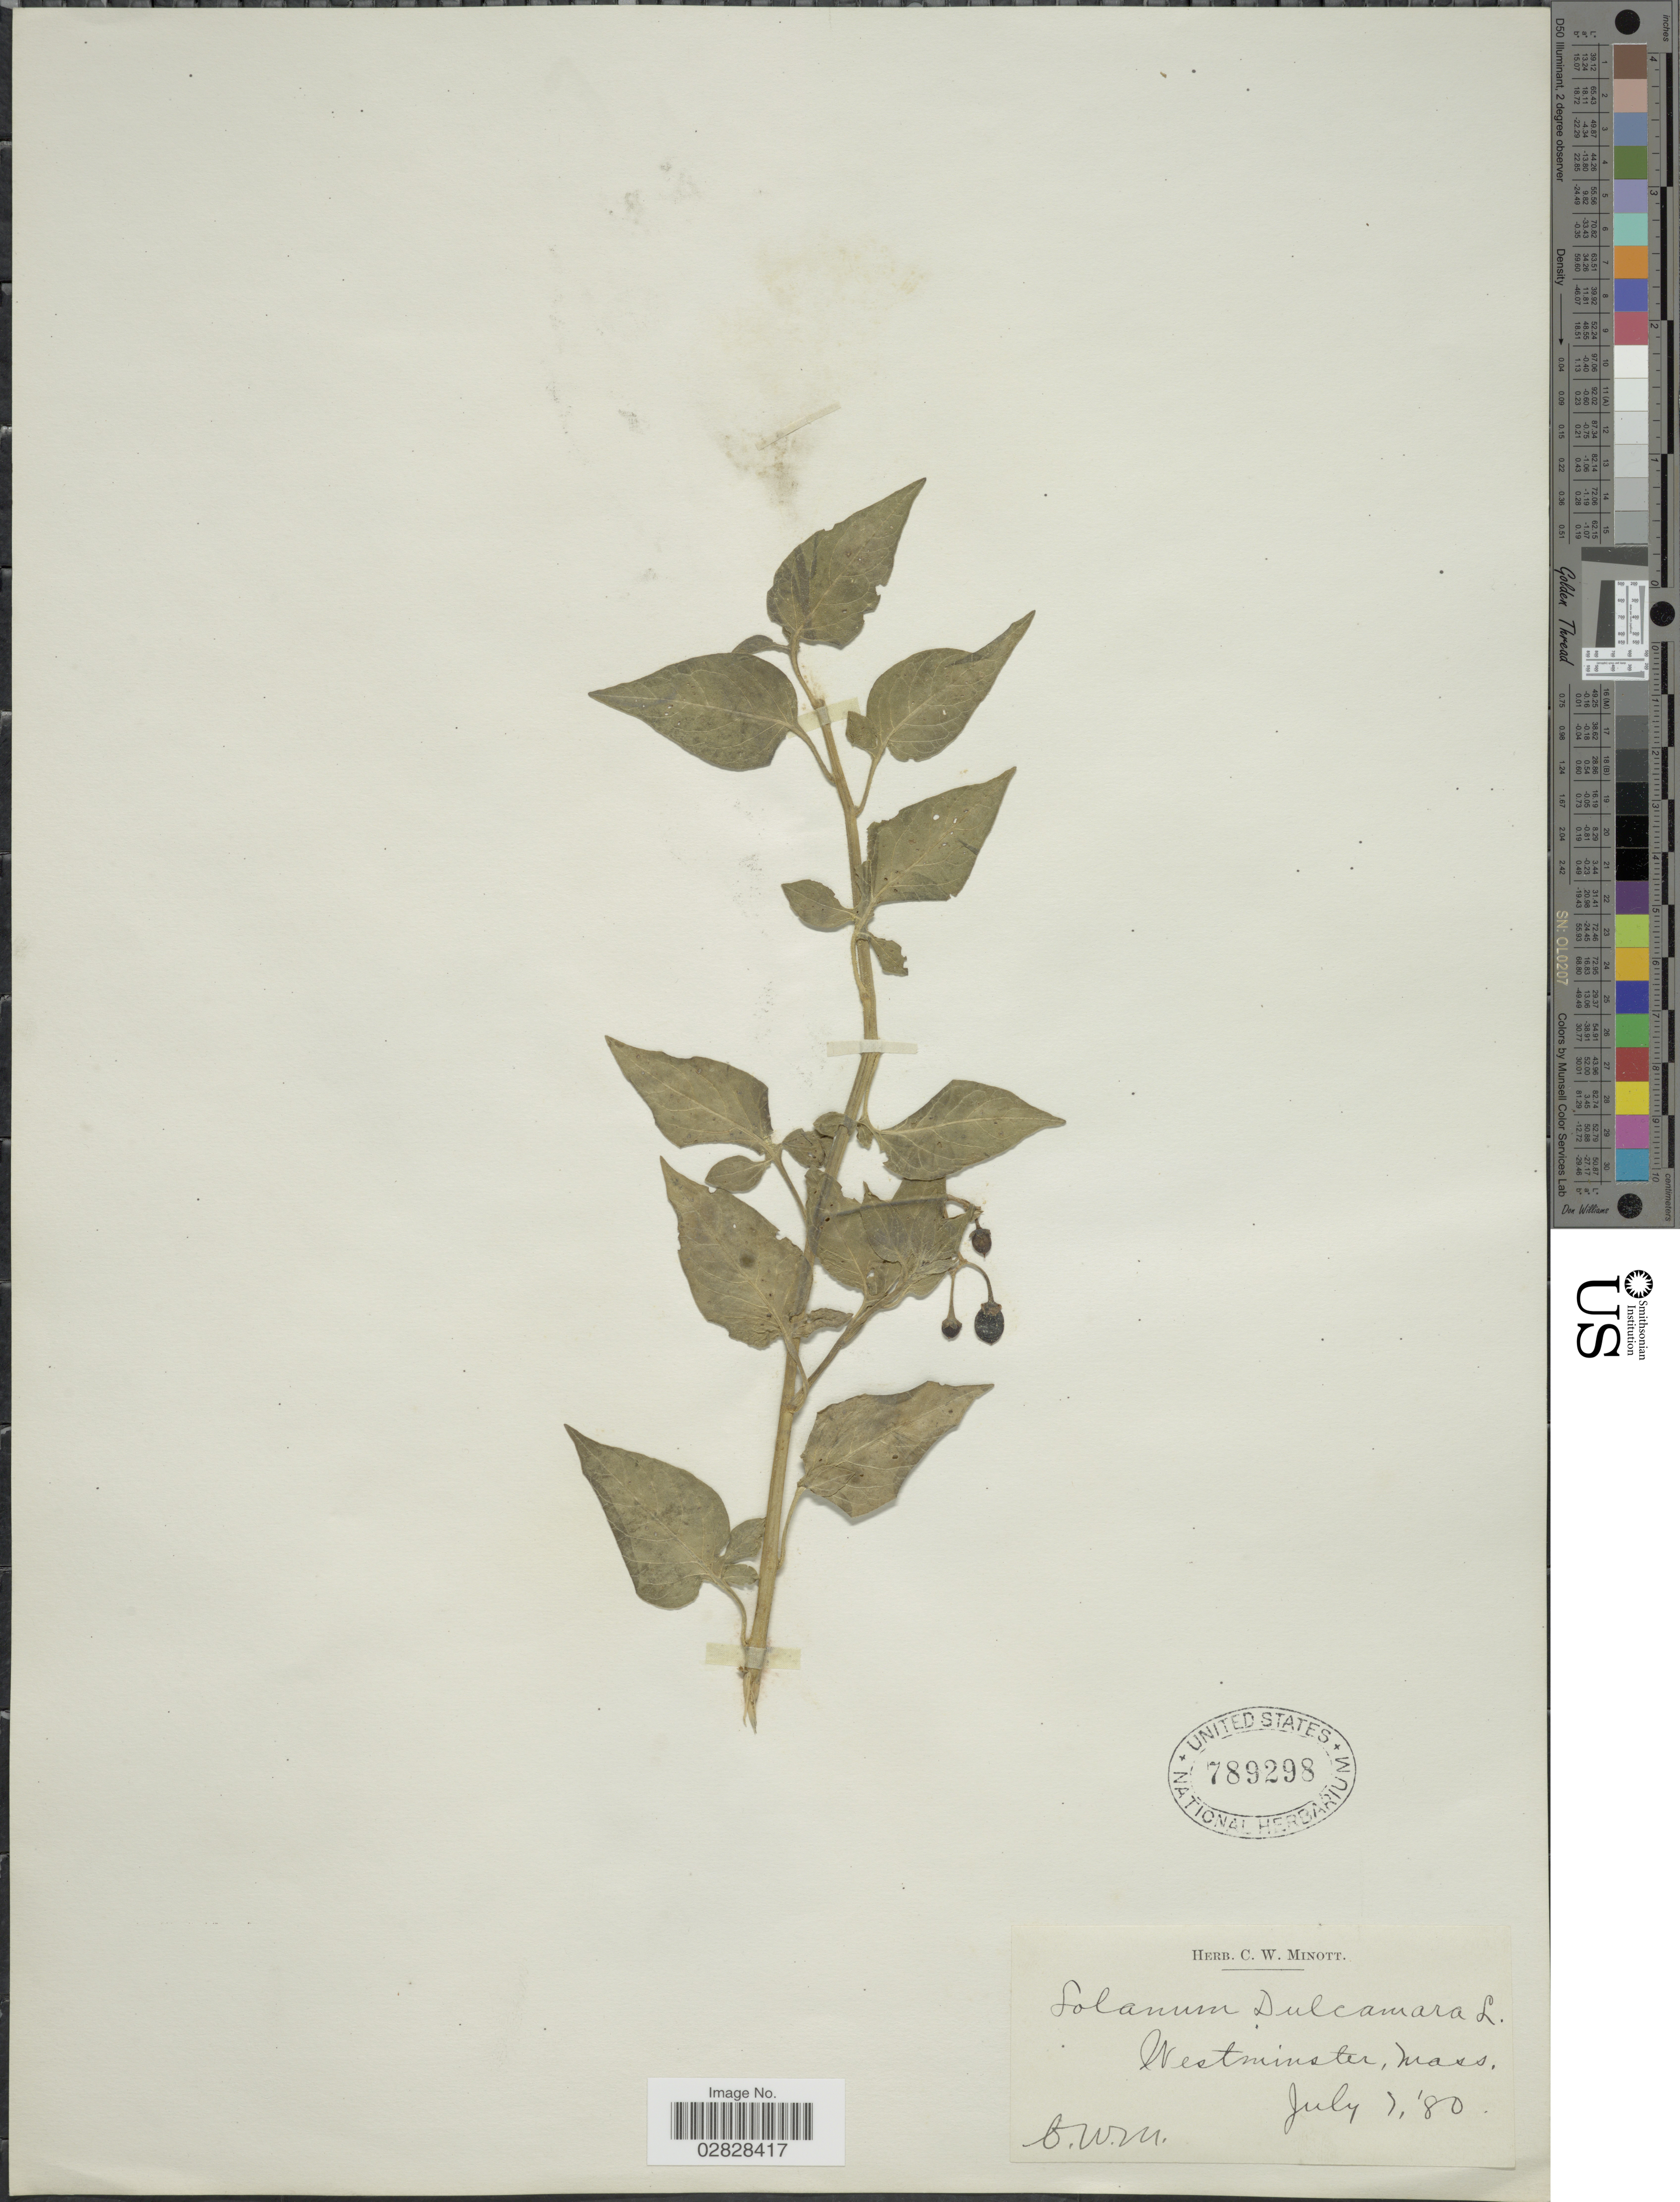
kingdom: Plantae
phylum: Tracheophyta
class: Magnoliopsida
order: Solanales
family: Solanaceae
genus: Solanum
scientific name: Solanum dulcamara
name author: L.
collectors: C. Minott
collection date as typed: Transcribed d/m/y: 7/7/80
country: United States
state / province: Massachusetts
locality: Westminster.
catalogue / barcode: US 789298